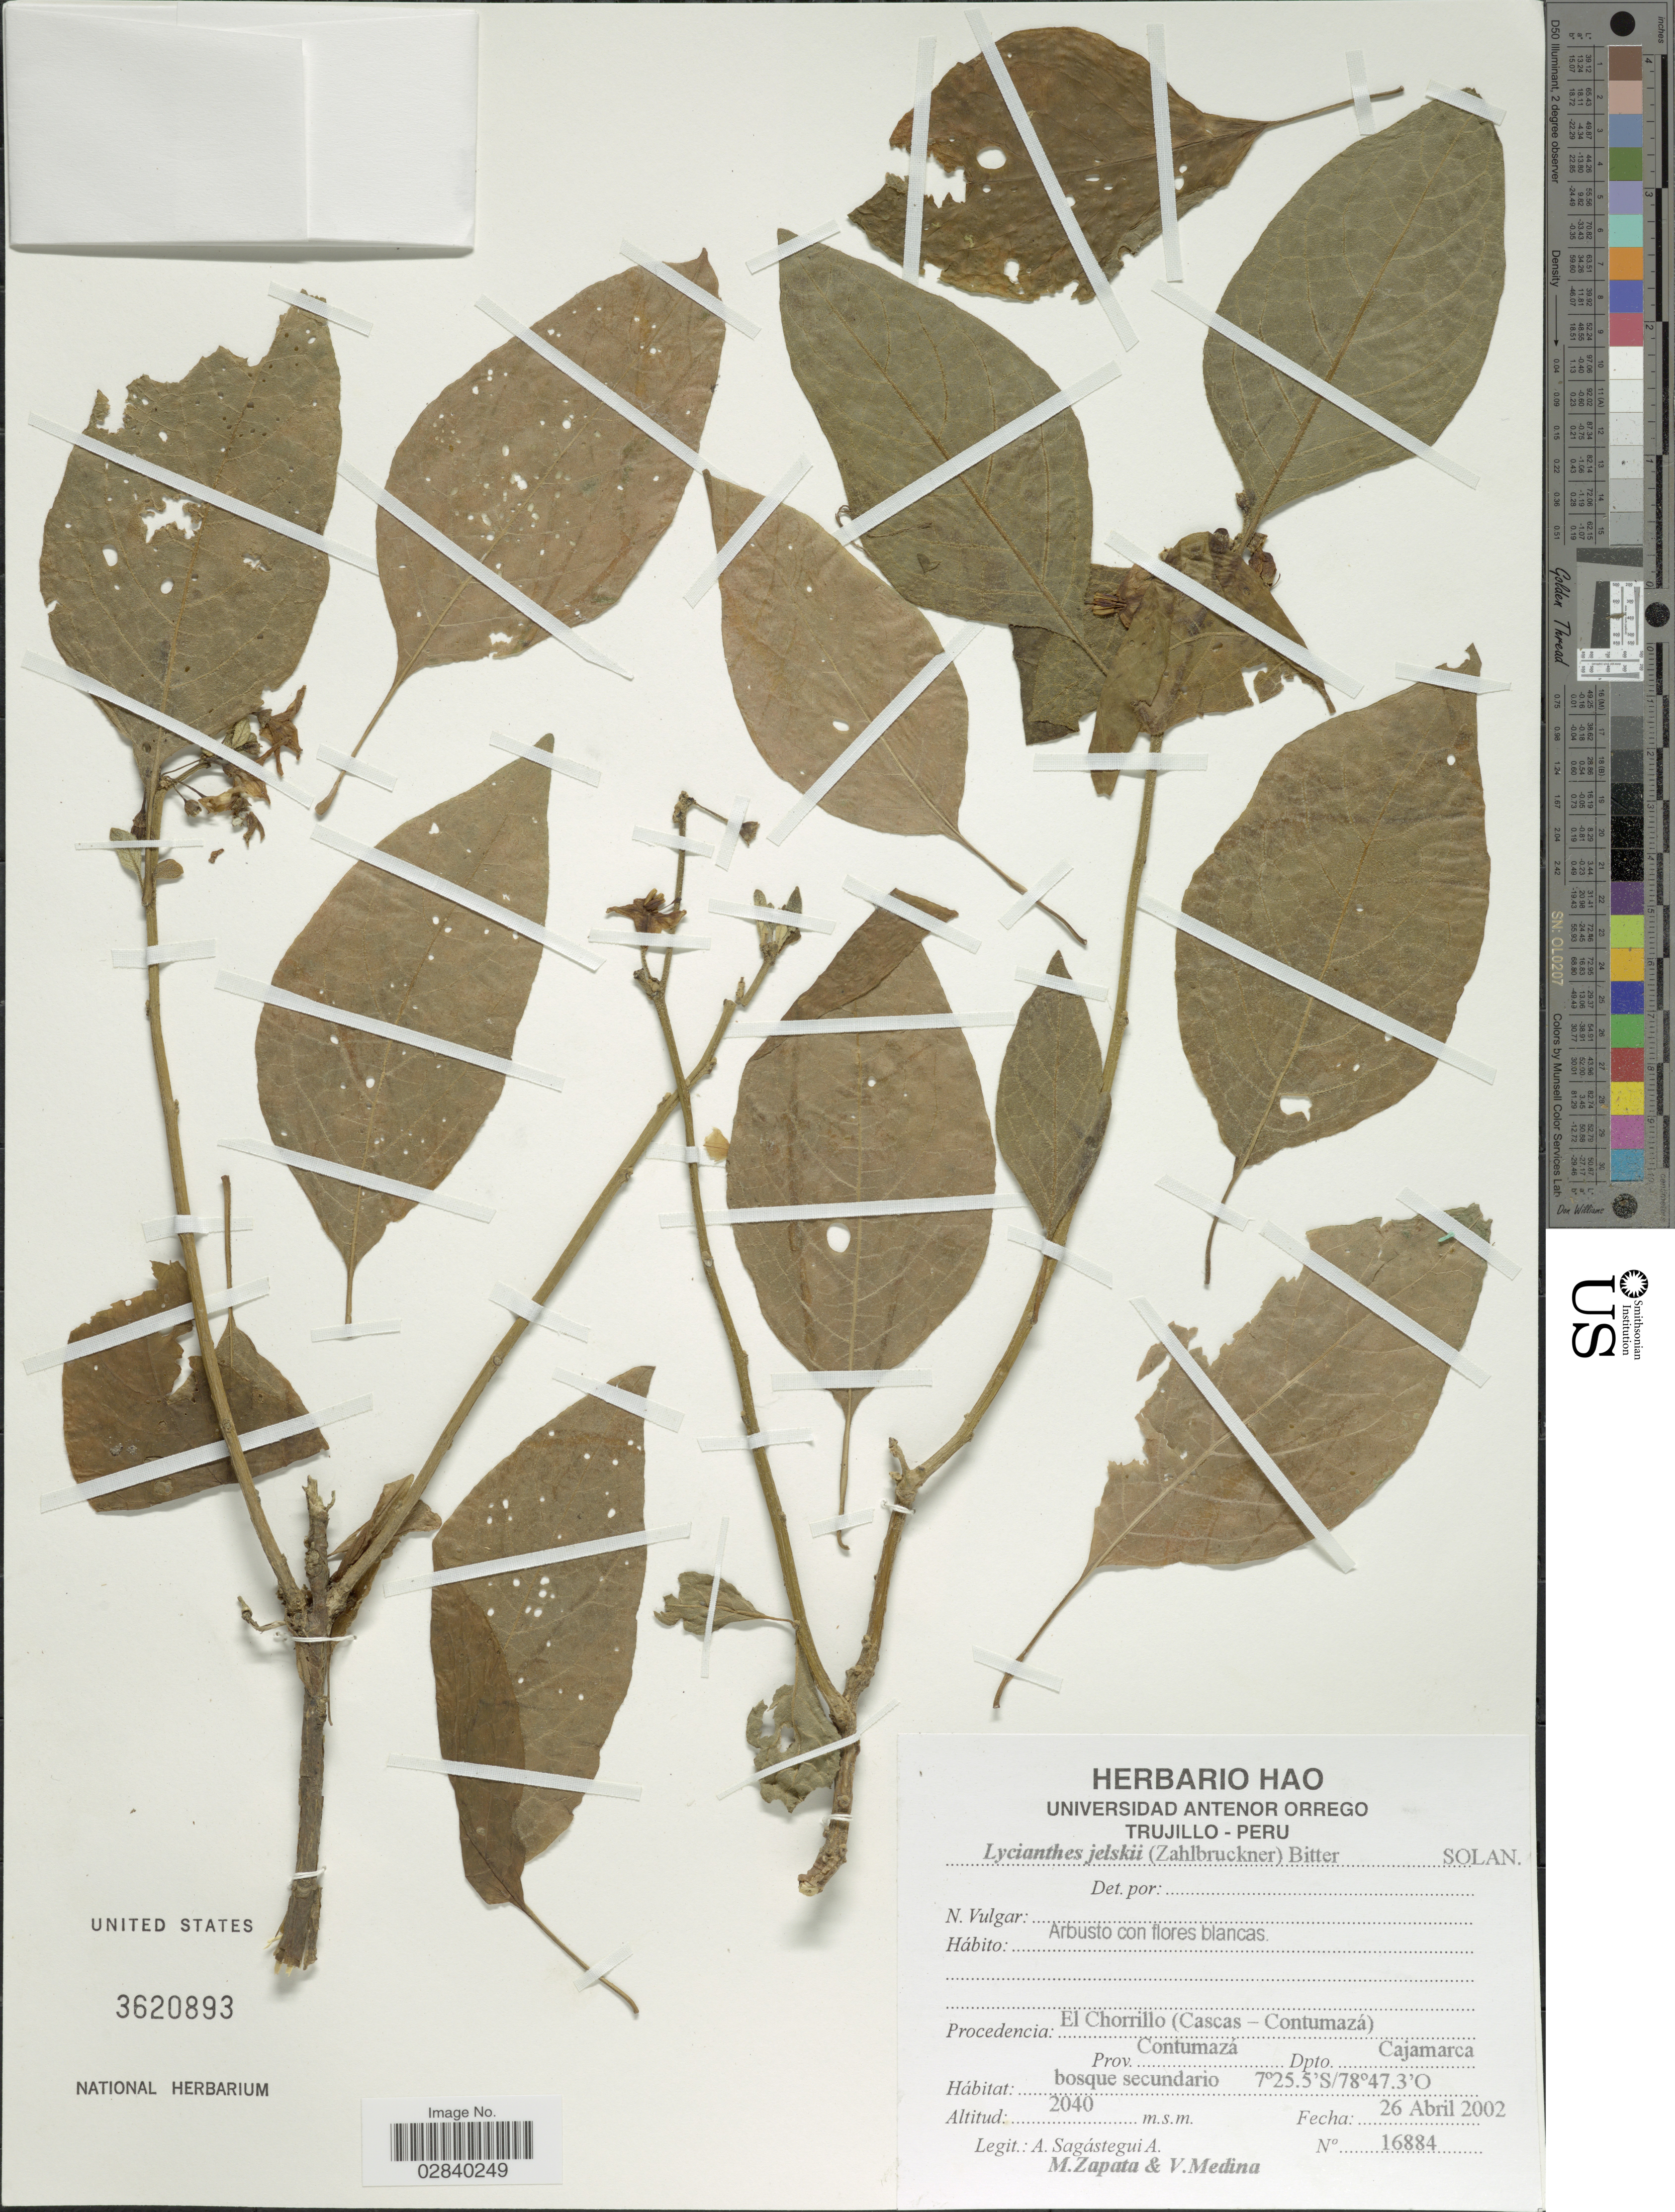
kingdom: Plantae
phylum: Tracheophyta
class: Magnoliopsida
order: Solanales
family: Solanaceae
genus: Lycianthes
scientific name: Lycianthes jelskii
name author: (Zahlbr.) Bitter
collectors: A. Sagástegui A., M. Zapata & V. Medina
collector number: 16884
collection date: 2002-04-26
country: Peru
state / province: Cajamarca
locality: Procedencia: El Chorrillo (Cascas-Contumazá), Prov. Contumazá, Dpto. Cajamarca.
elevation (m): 2040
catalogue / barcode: US 3620893